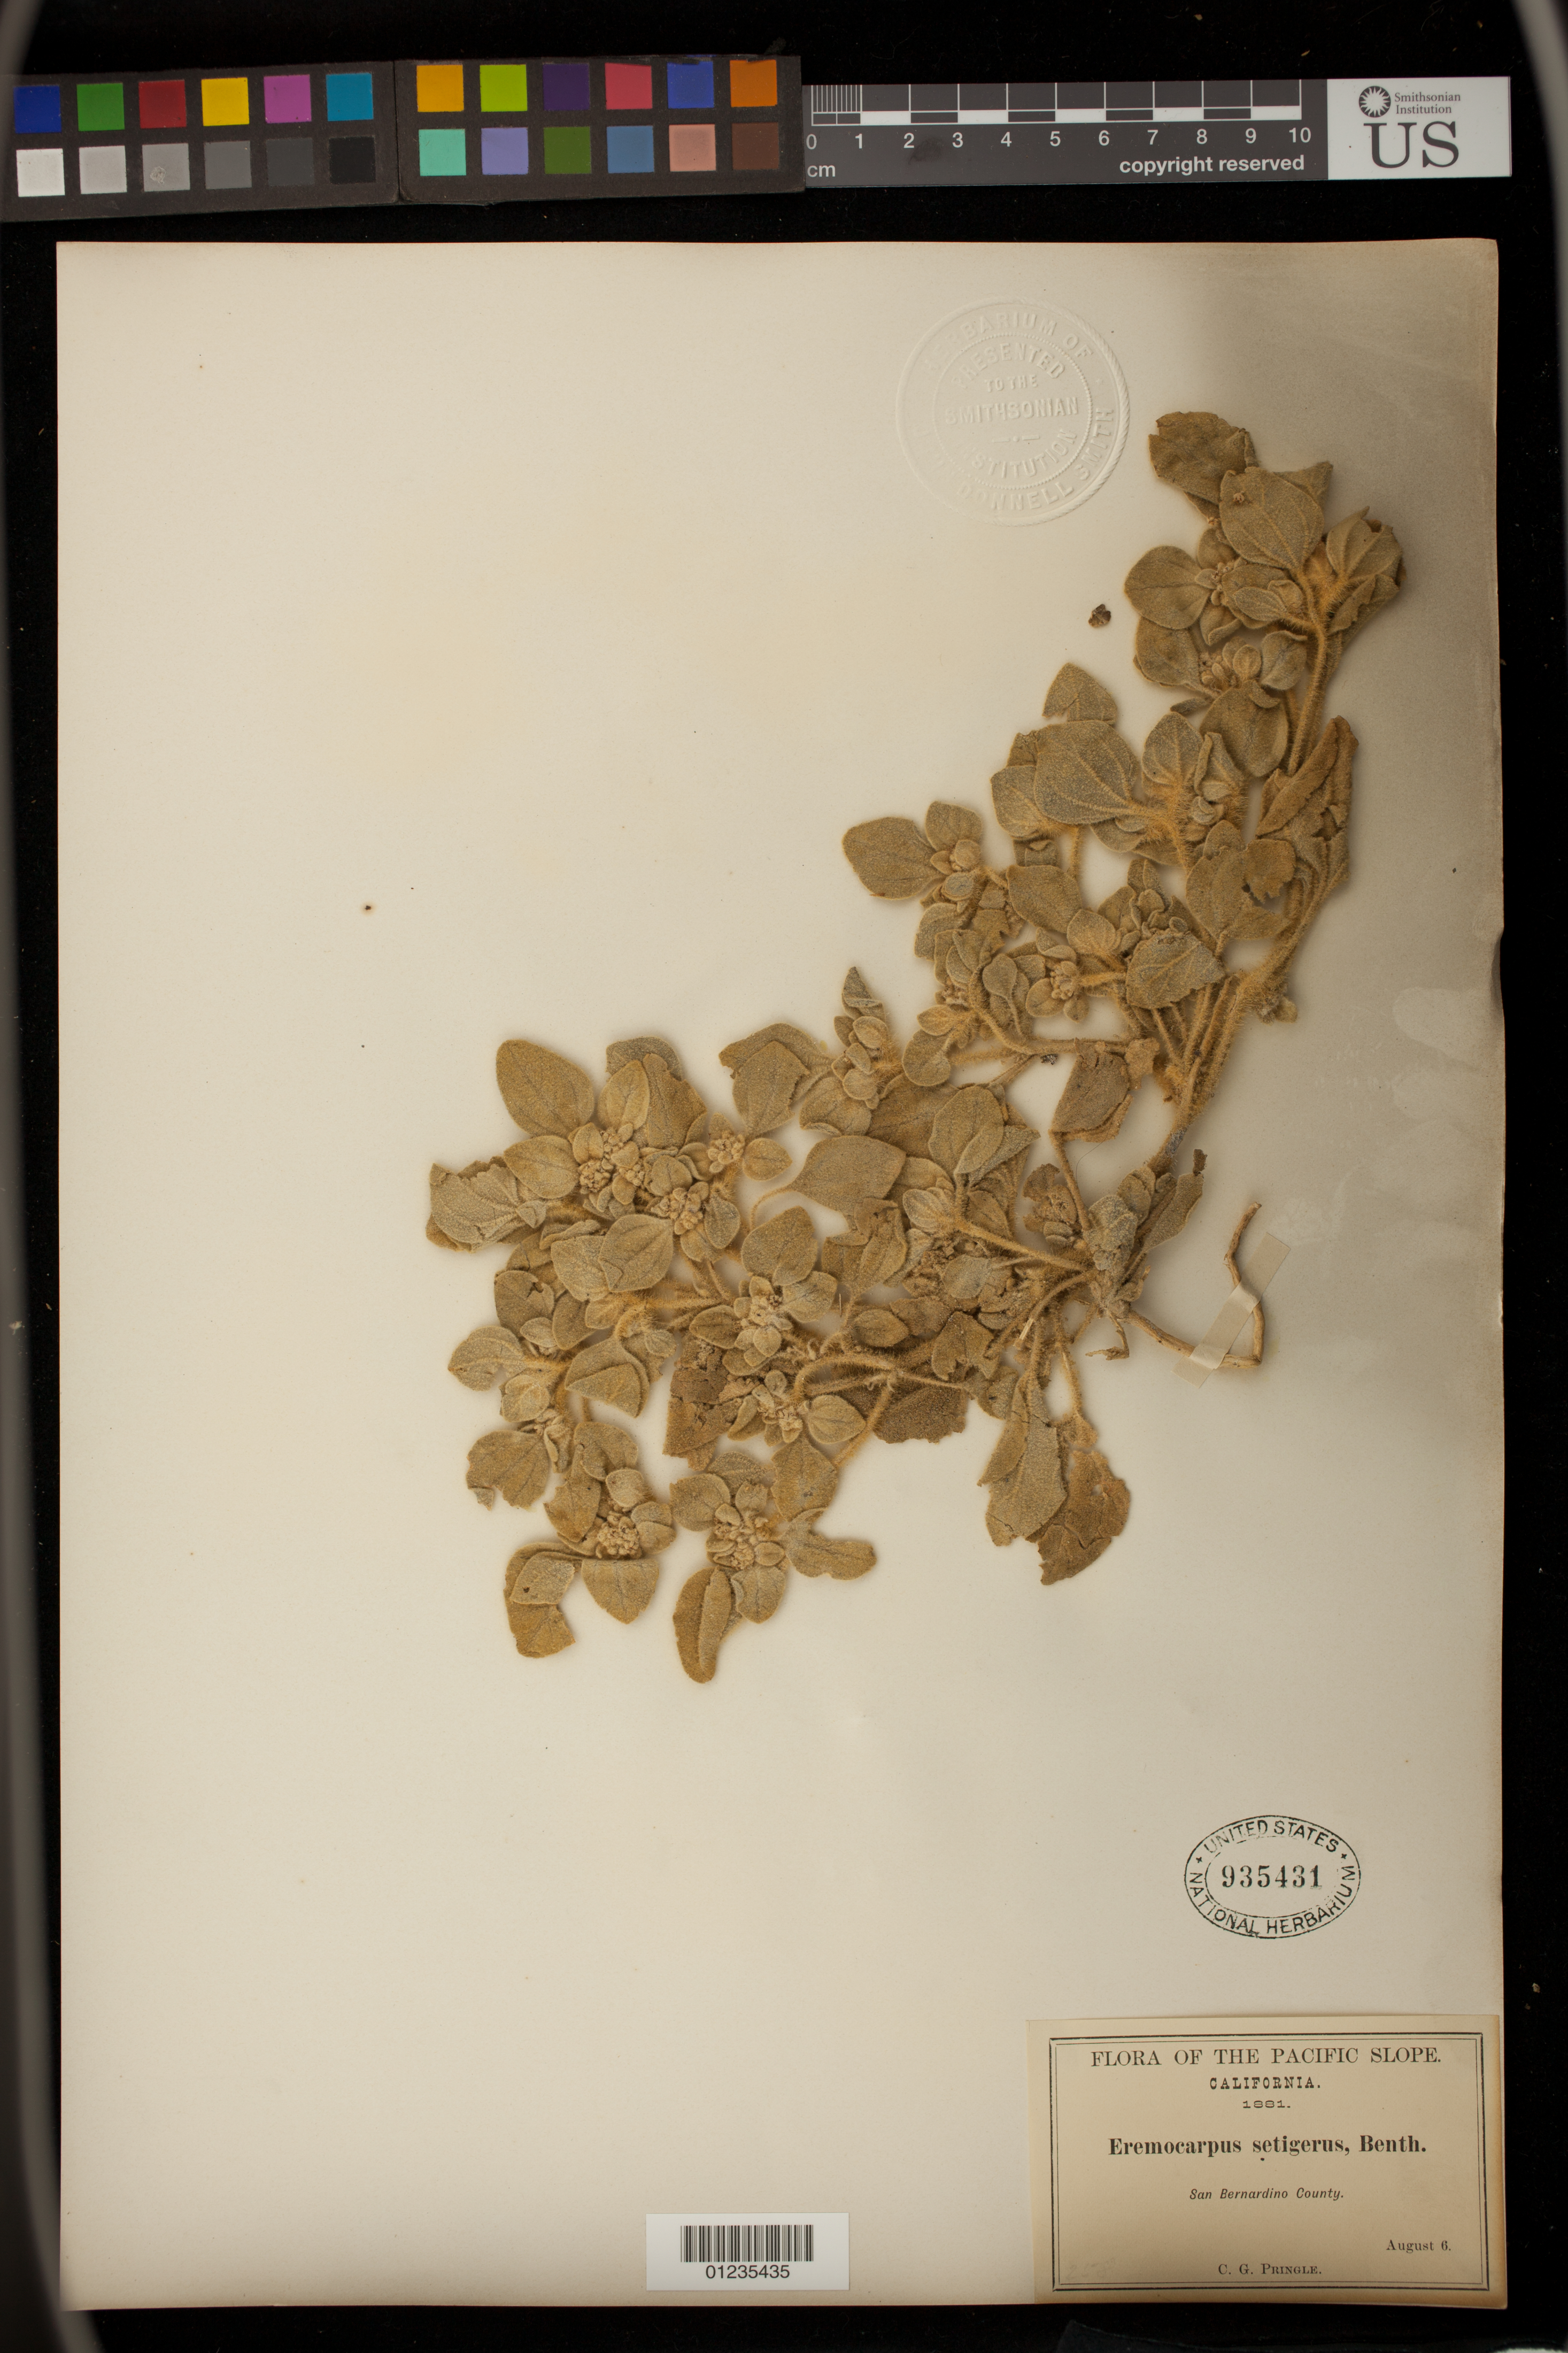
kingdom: Plantae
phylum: Tracheophyta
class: Magnoliopsida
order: Malpighiales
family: Euphorbiaceae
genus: Eremocarpus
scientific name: Eremocarpus setigerus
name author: (Hook.) Benth.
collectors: C. G. Pringle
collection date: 1881-08-06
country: United States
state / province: California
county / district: San Bernardino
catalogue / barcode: US 935431